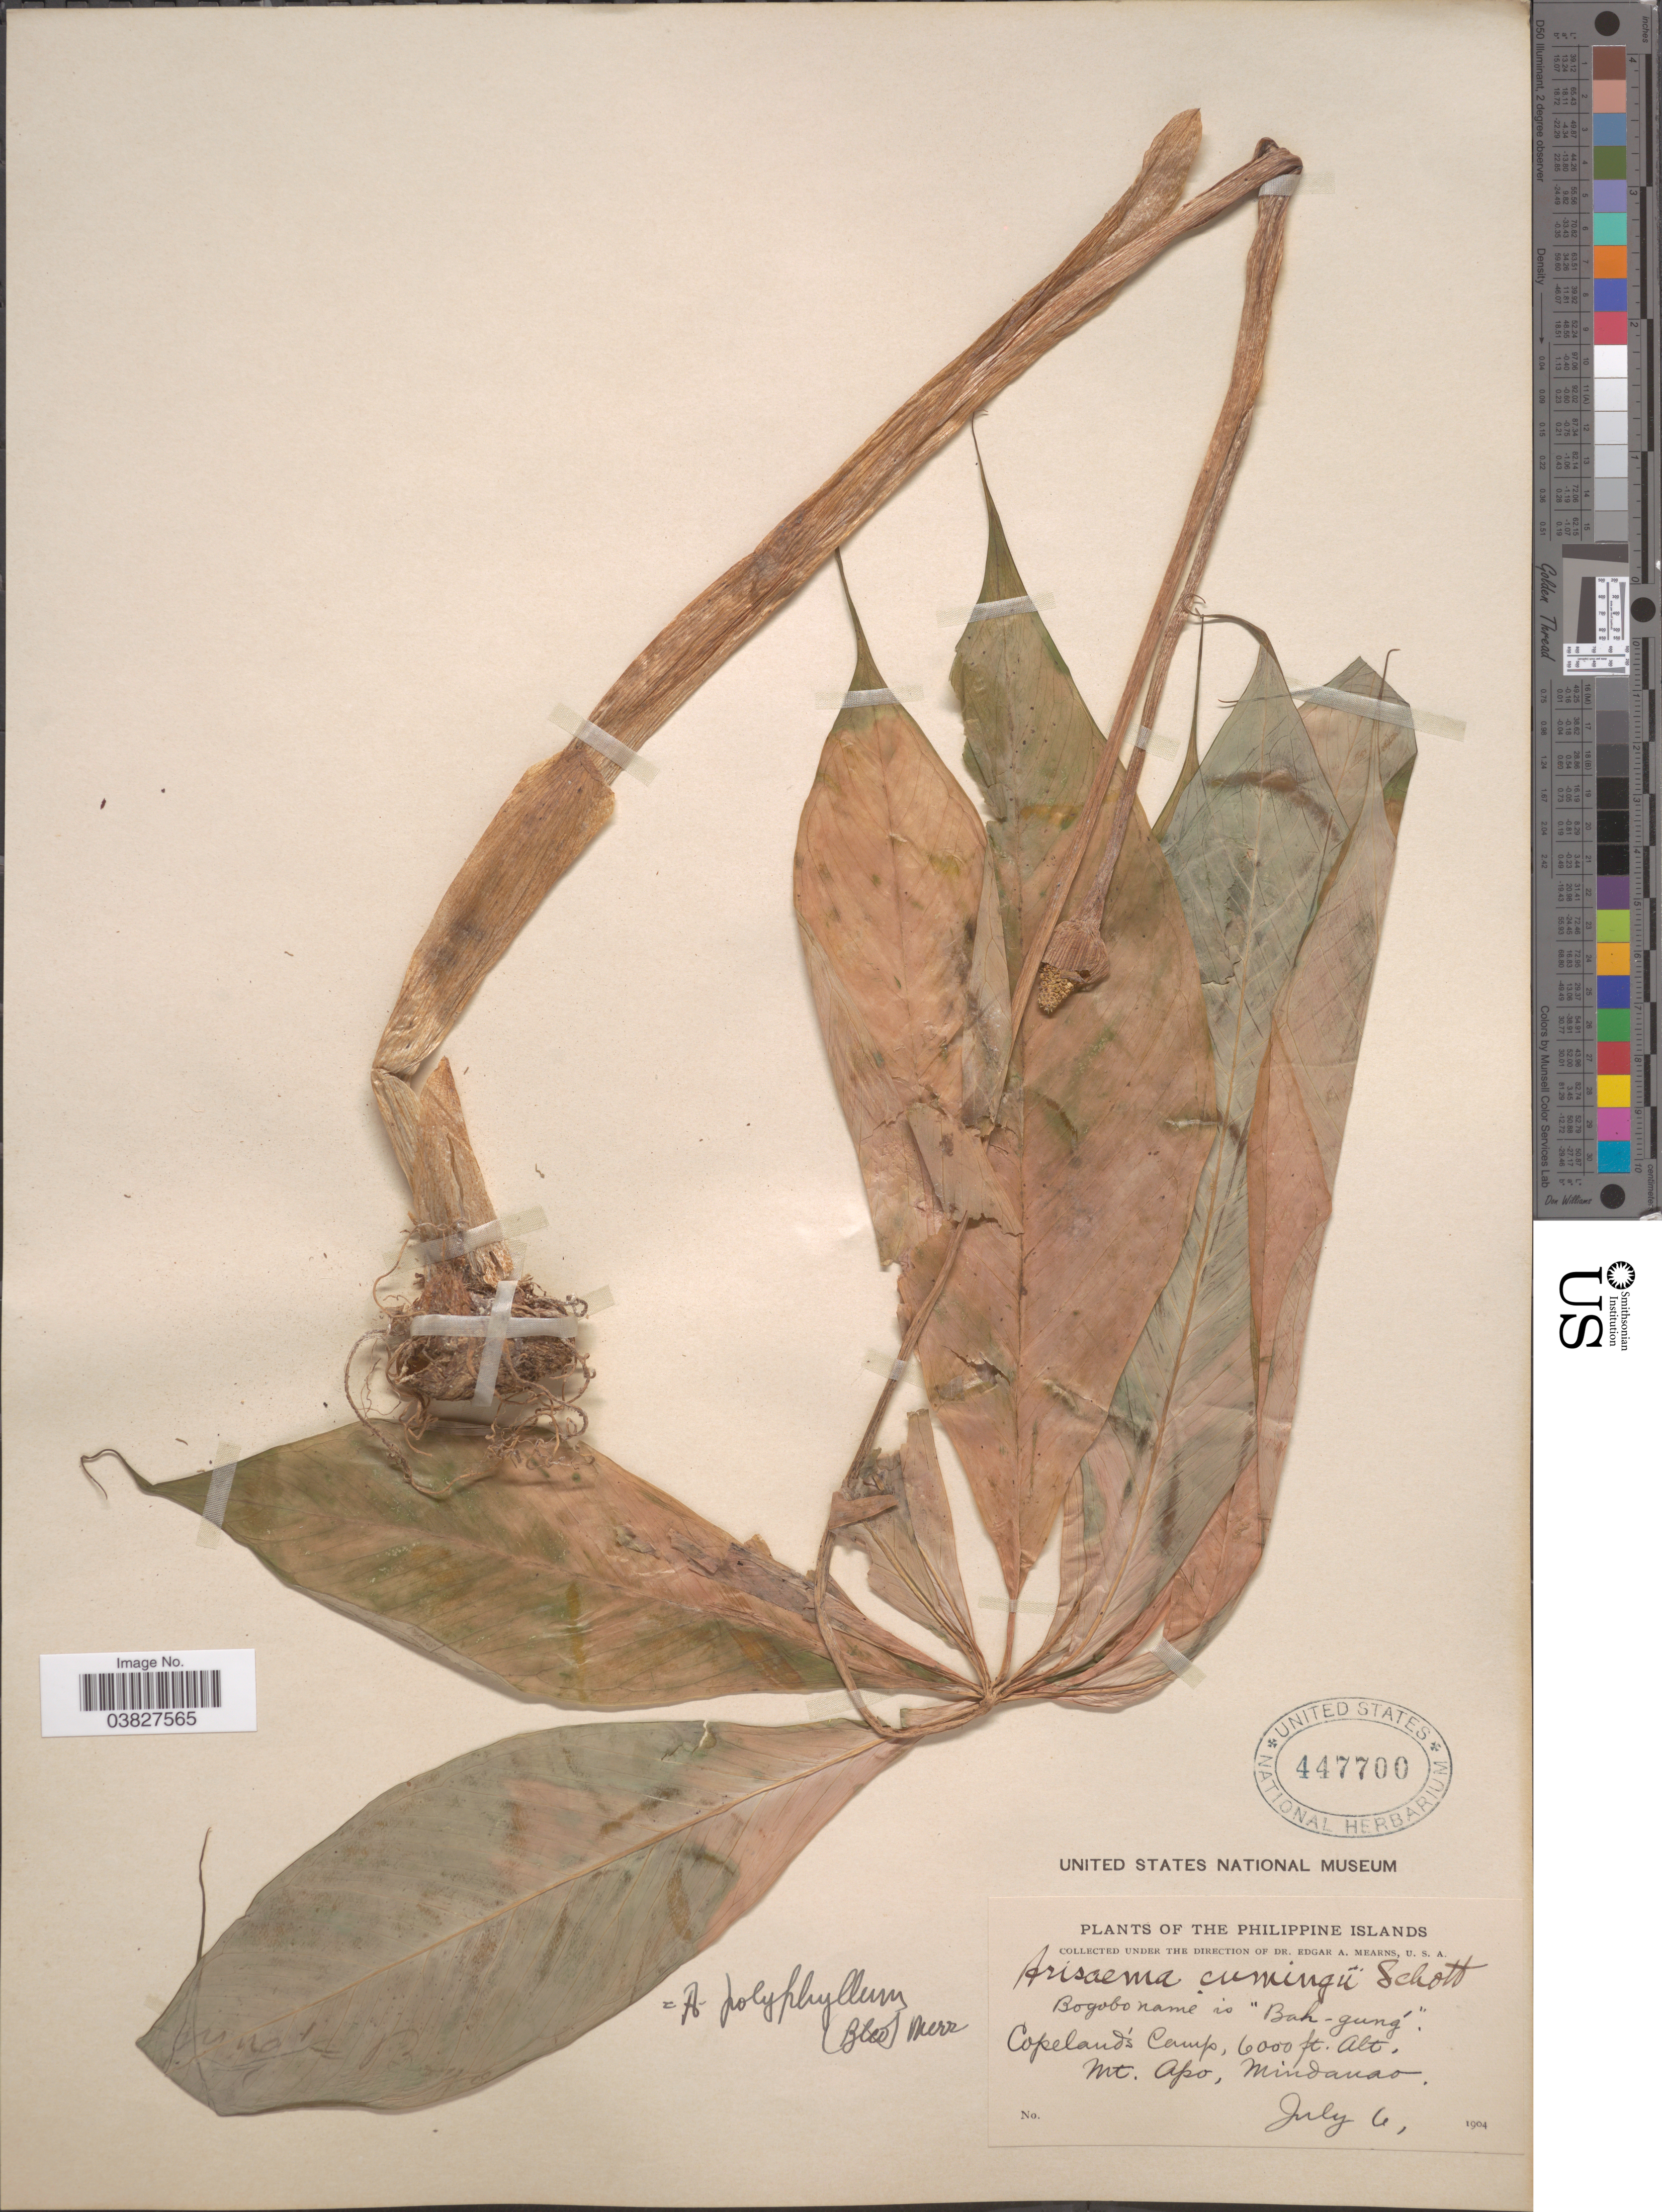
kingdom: Plantae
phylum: Tracheophyta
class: Liliopsida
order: Alismatales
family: Araceae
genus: Arisaema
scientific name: Arisaema polyphyllum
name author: (Blanco) Merr.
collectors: E. A. Mearns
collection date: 1904-07-06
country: Philippines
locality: Philippine Islands. Copeland's Camp, Mt. Apo, Mindanao.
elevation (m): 1829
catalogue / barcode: US 447700